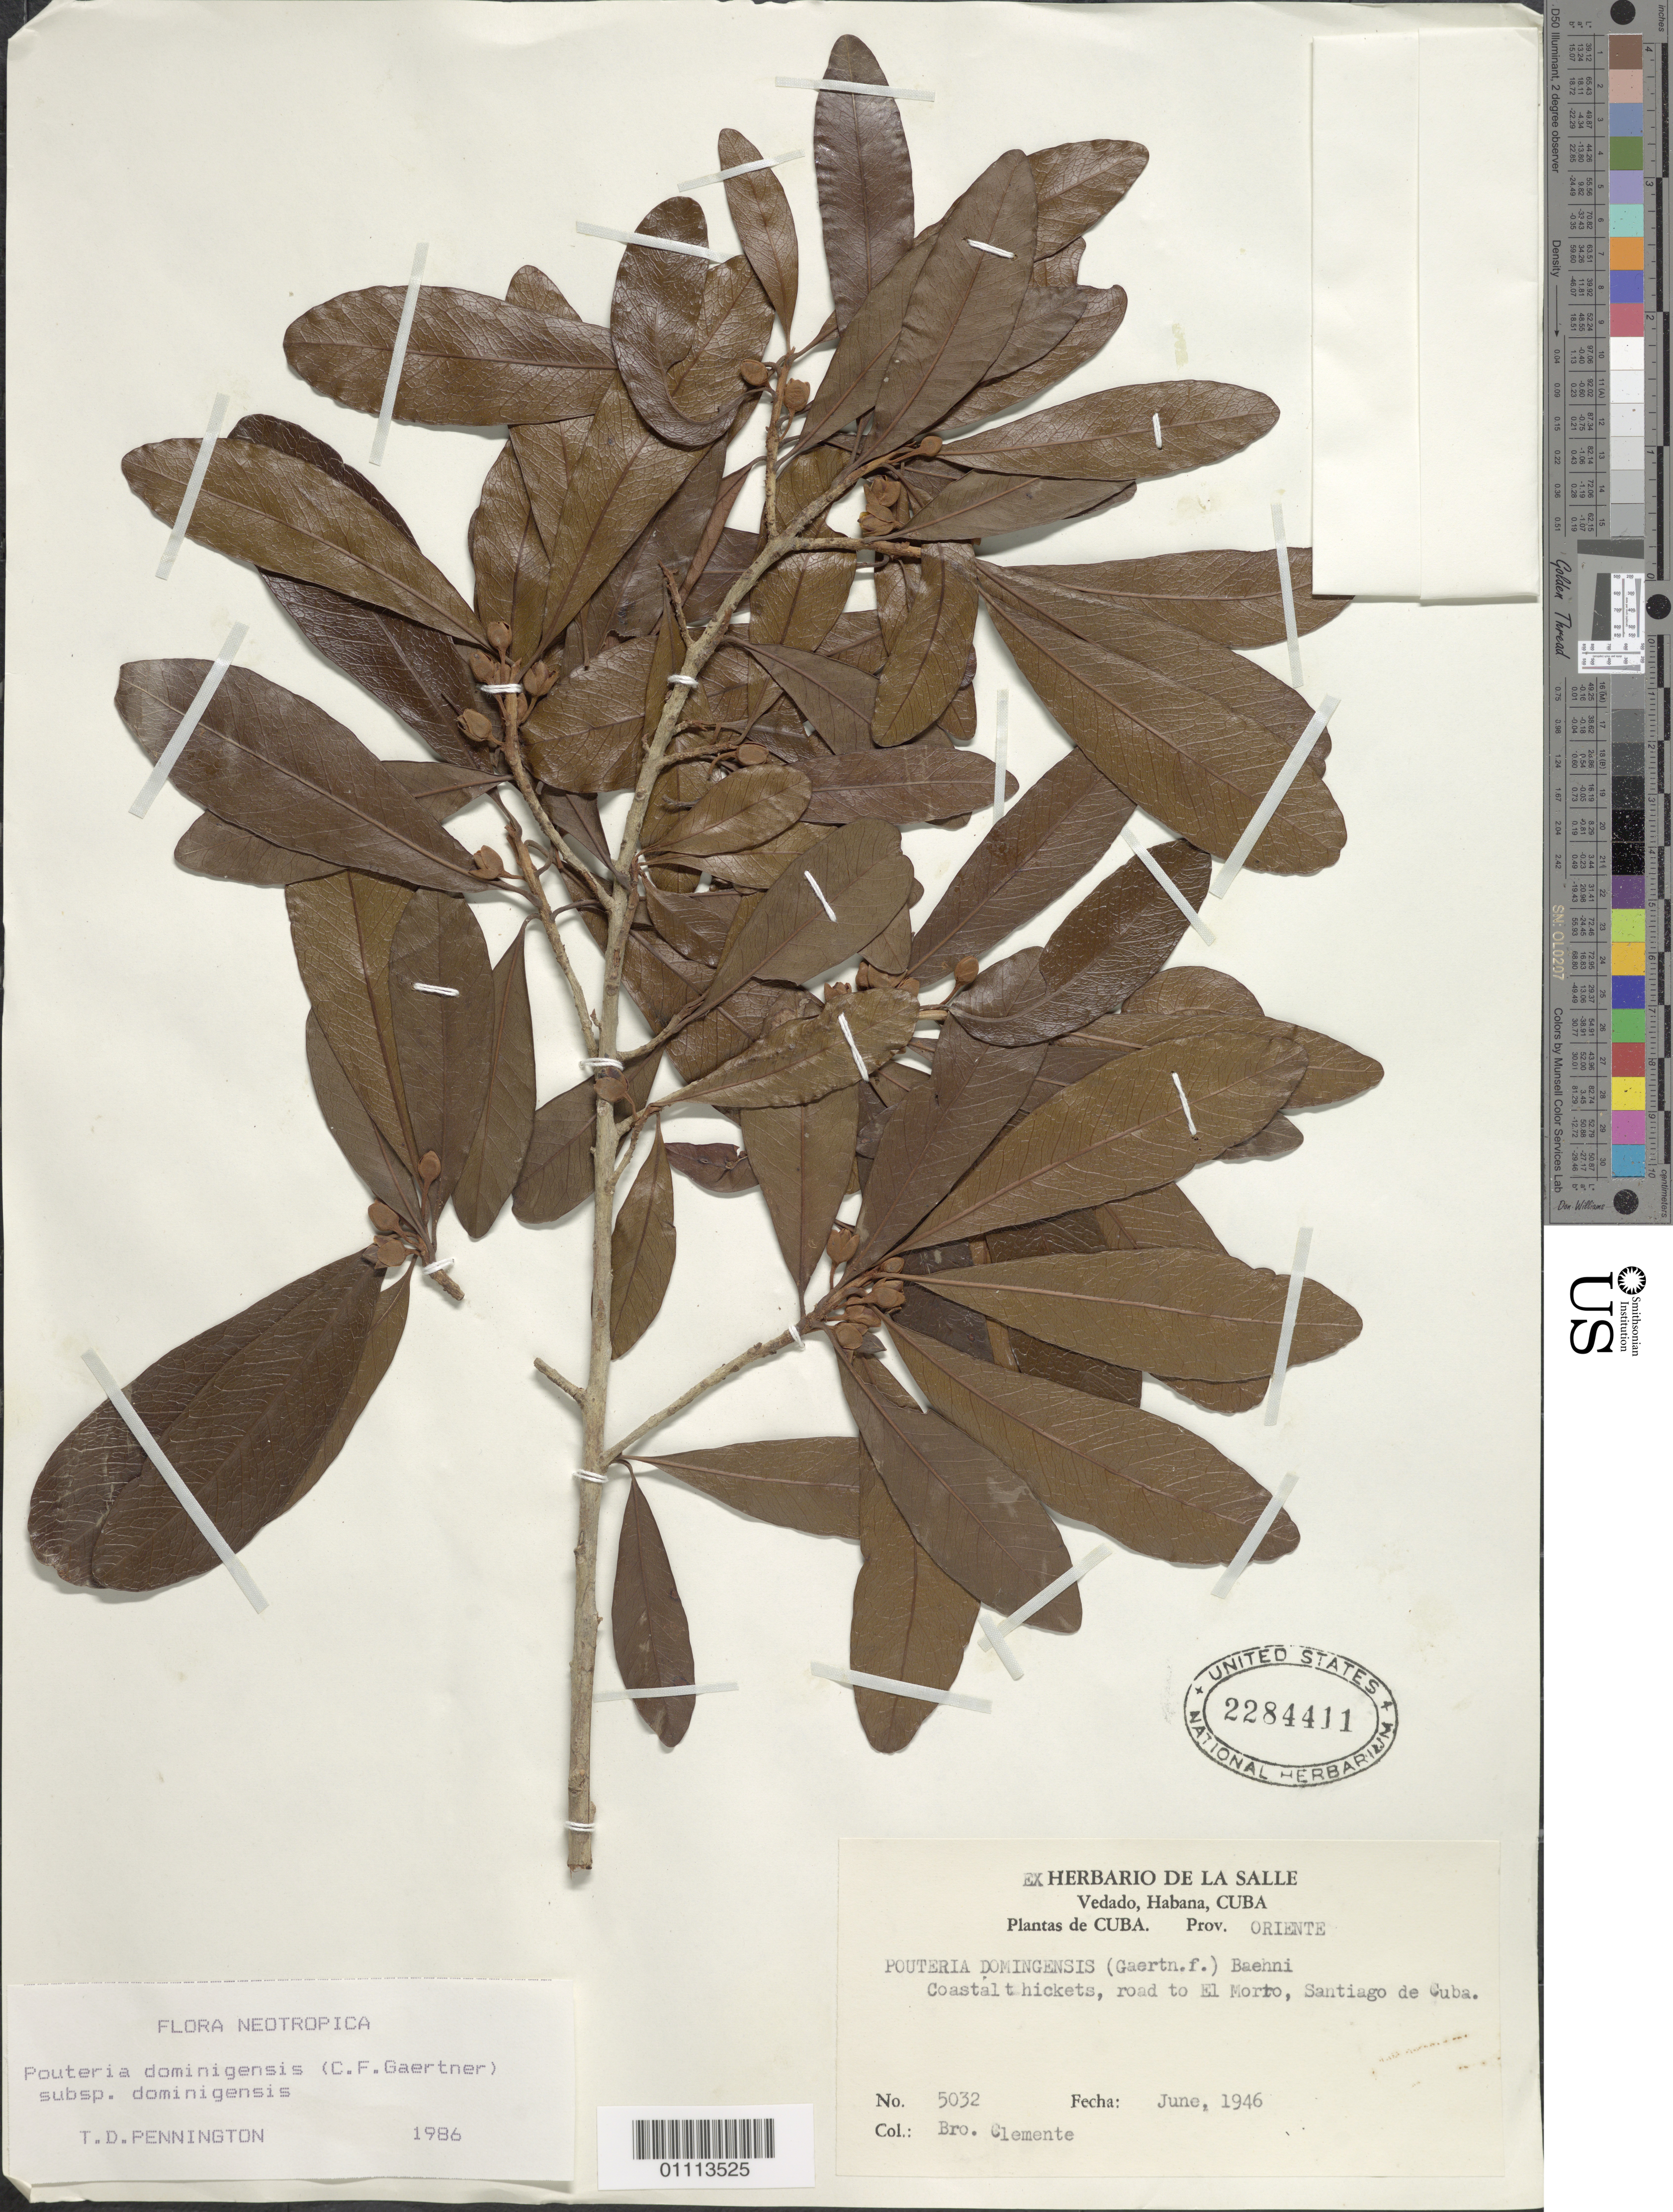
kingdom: Plantae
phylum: Tracheophyta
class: Magnoliopsida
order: Ericales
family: Sapotaceae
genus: Pouteria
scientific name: Pouteria domingensis subsp. domingensis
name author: (C.F. Gaertn.) Baehni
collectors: Bro. Clemente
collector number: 5032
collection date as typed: Jun 1946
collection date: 1946-06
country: Cuba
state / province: Santiago de Cuba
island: Cuba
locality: Road to El Morto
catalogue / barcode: US 2284411